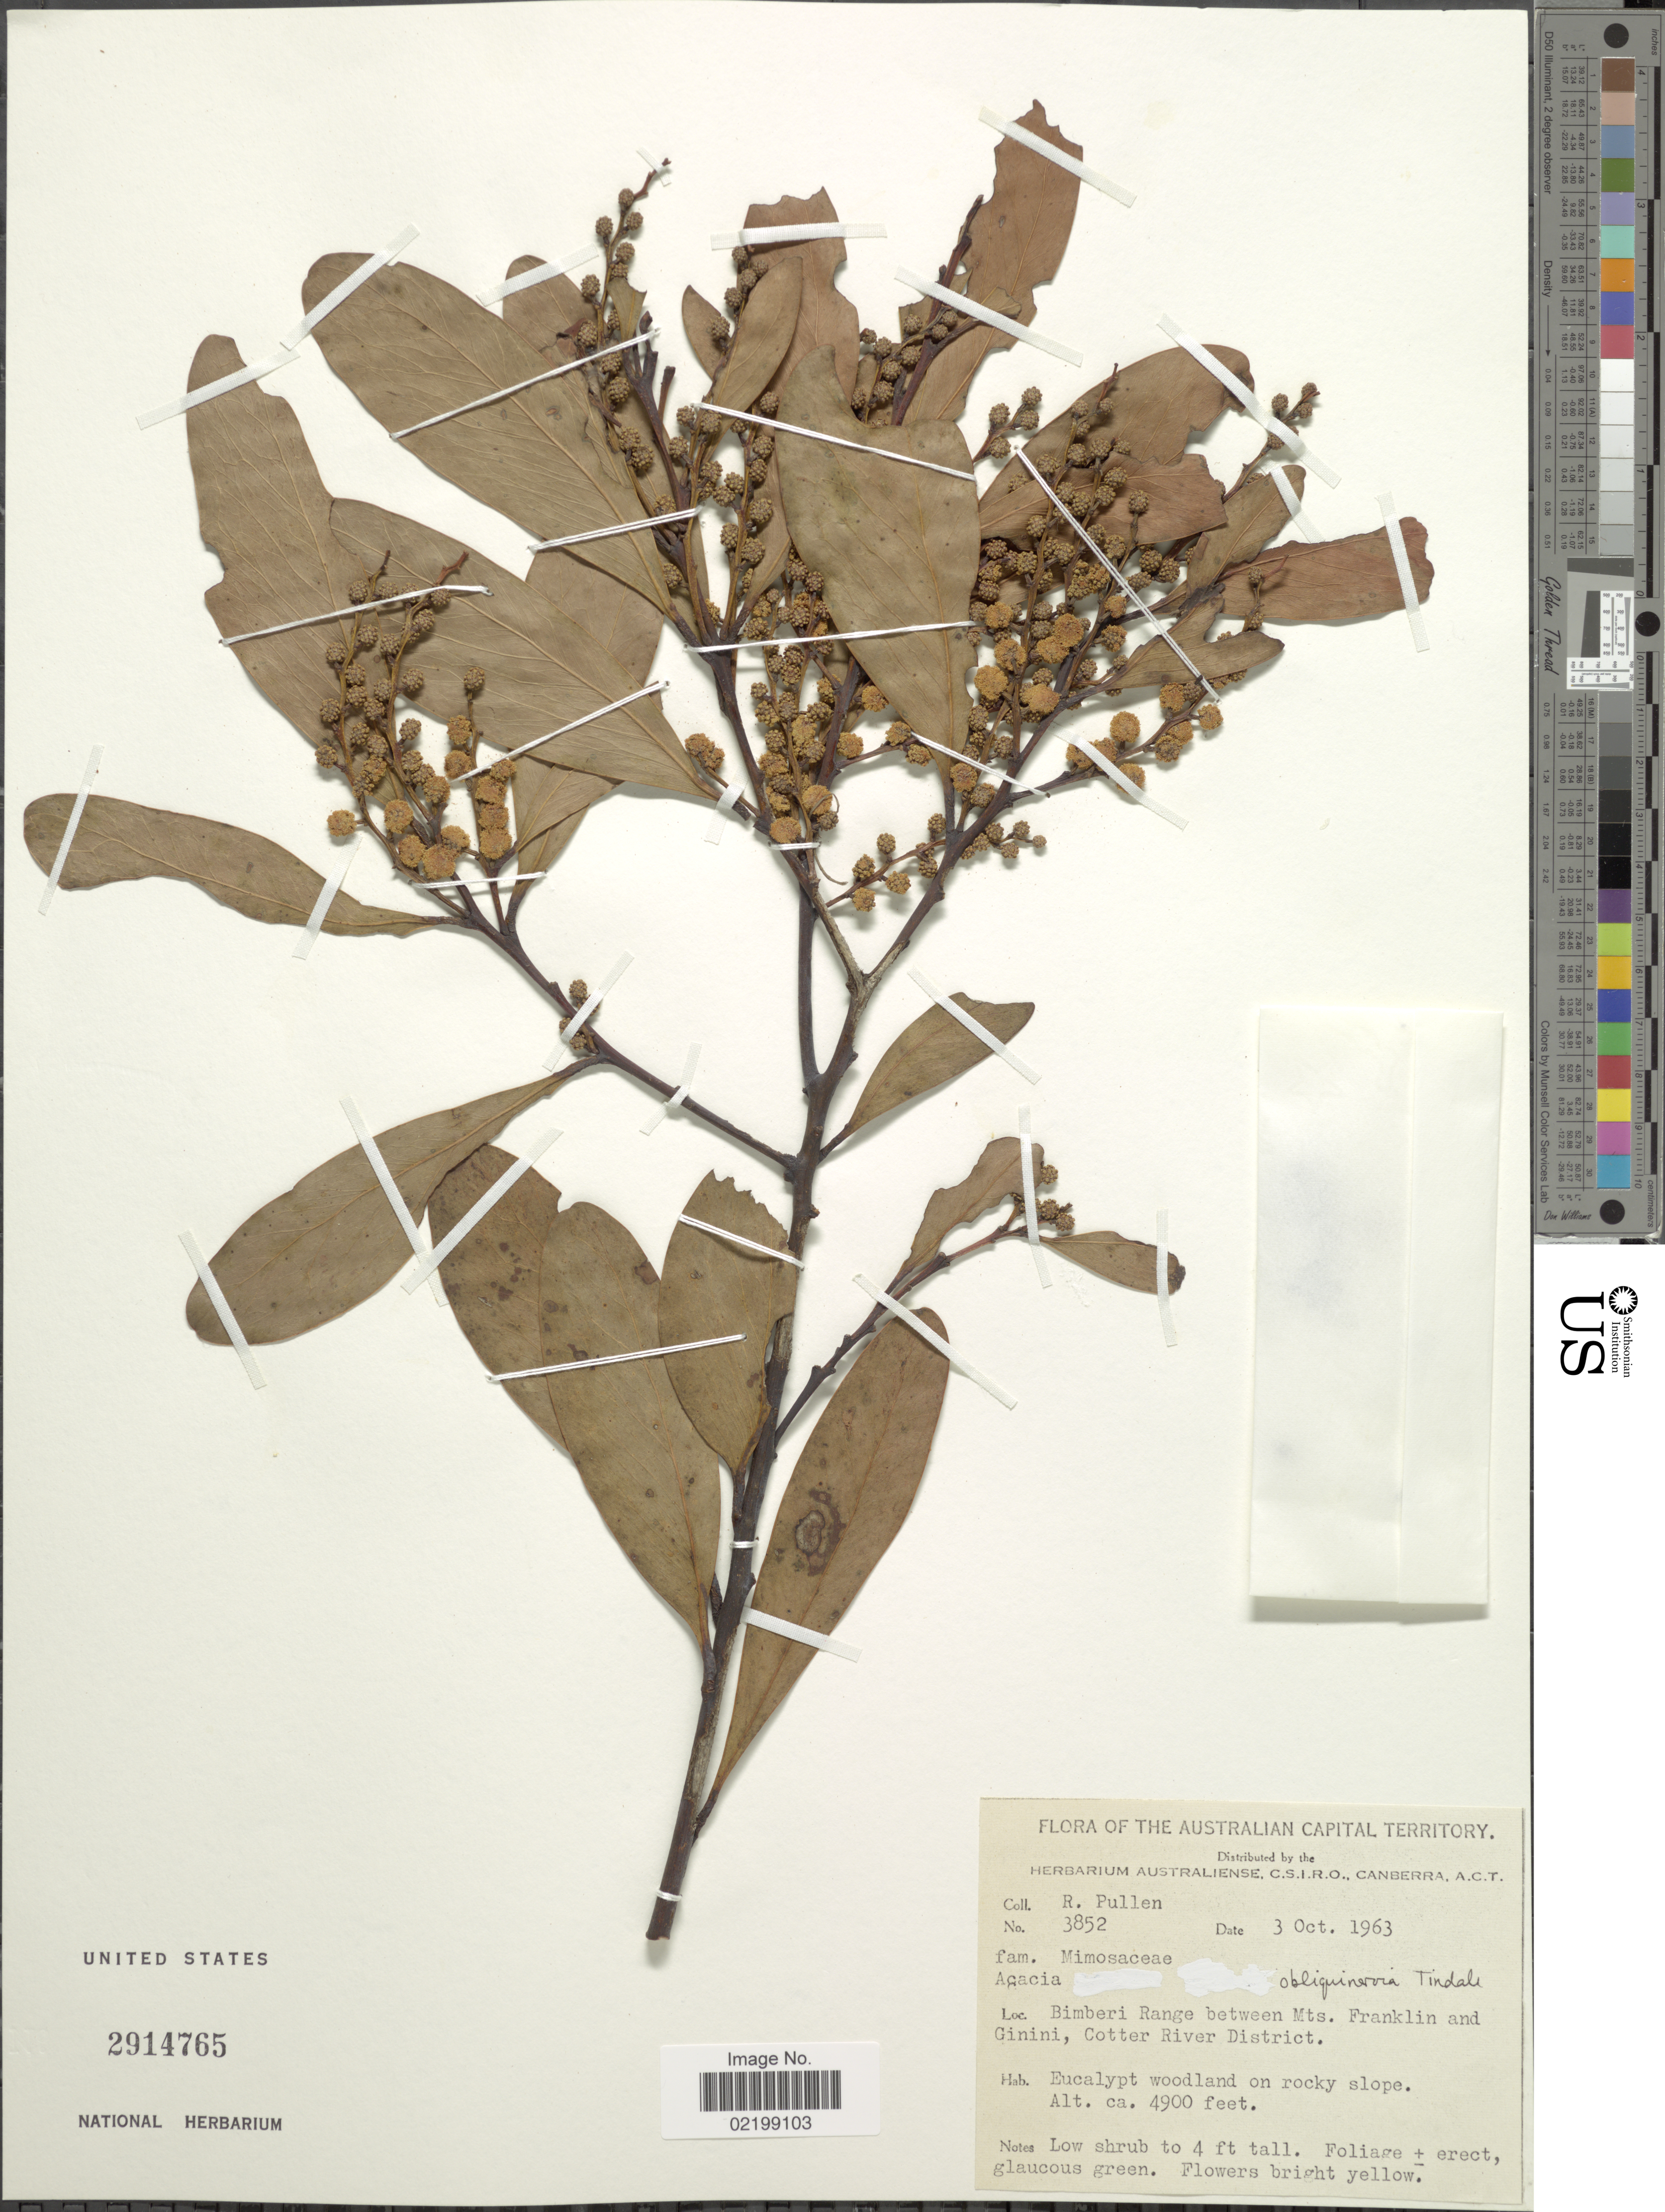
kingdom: Plantae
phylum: Tracheophyta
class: Magnoliopsida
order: Fabales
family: Fabaceae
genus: Acacia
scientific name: Acacia obliquinervia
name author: Tindale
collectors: R. Pullen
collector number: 3852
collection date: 1963-10-03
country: Australia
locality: Australian Capital Territory, Bimberi Range between Mts. Frnaklin and Ginini, Cotter River District, Eucalypt woodland on rocky slope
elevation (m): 1494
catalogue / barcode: US 2914765